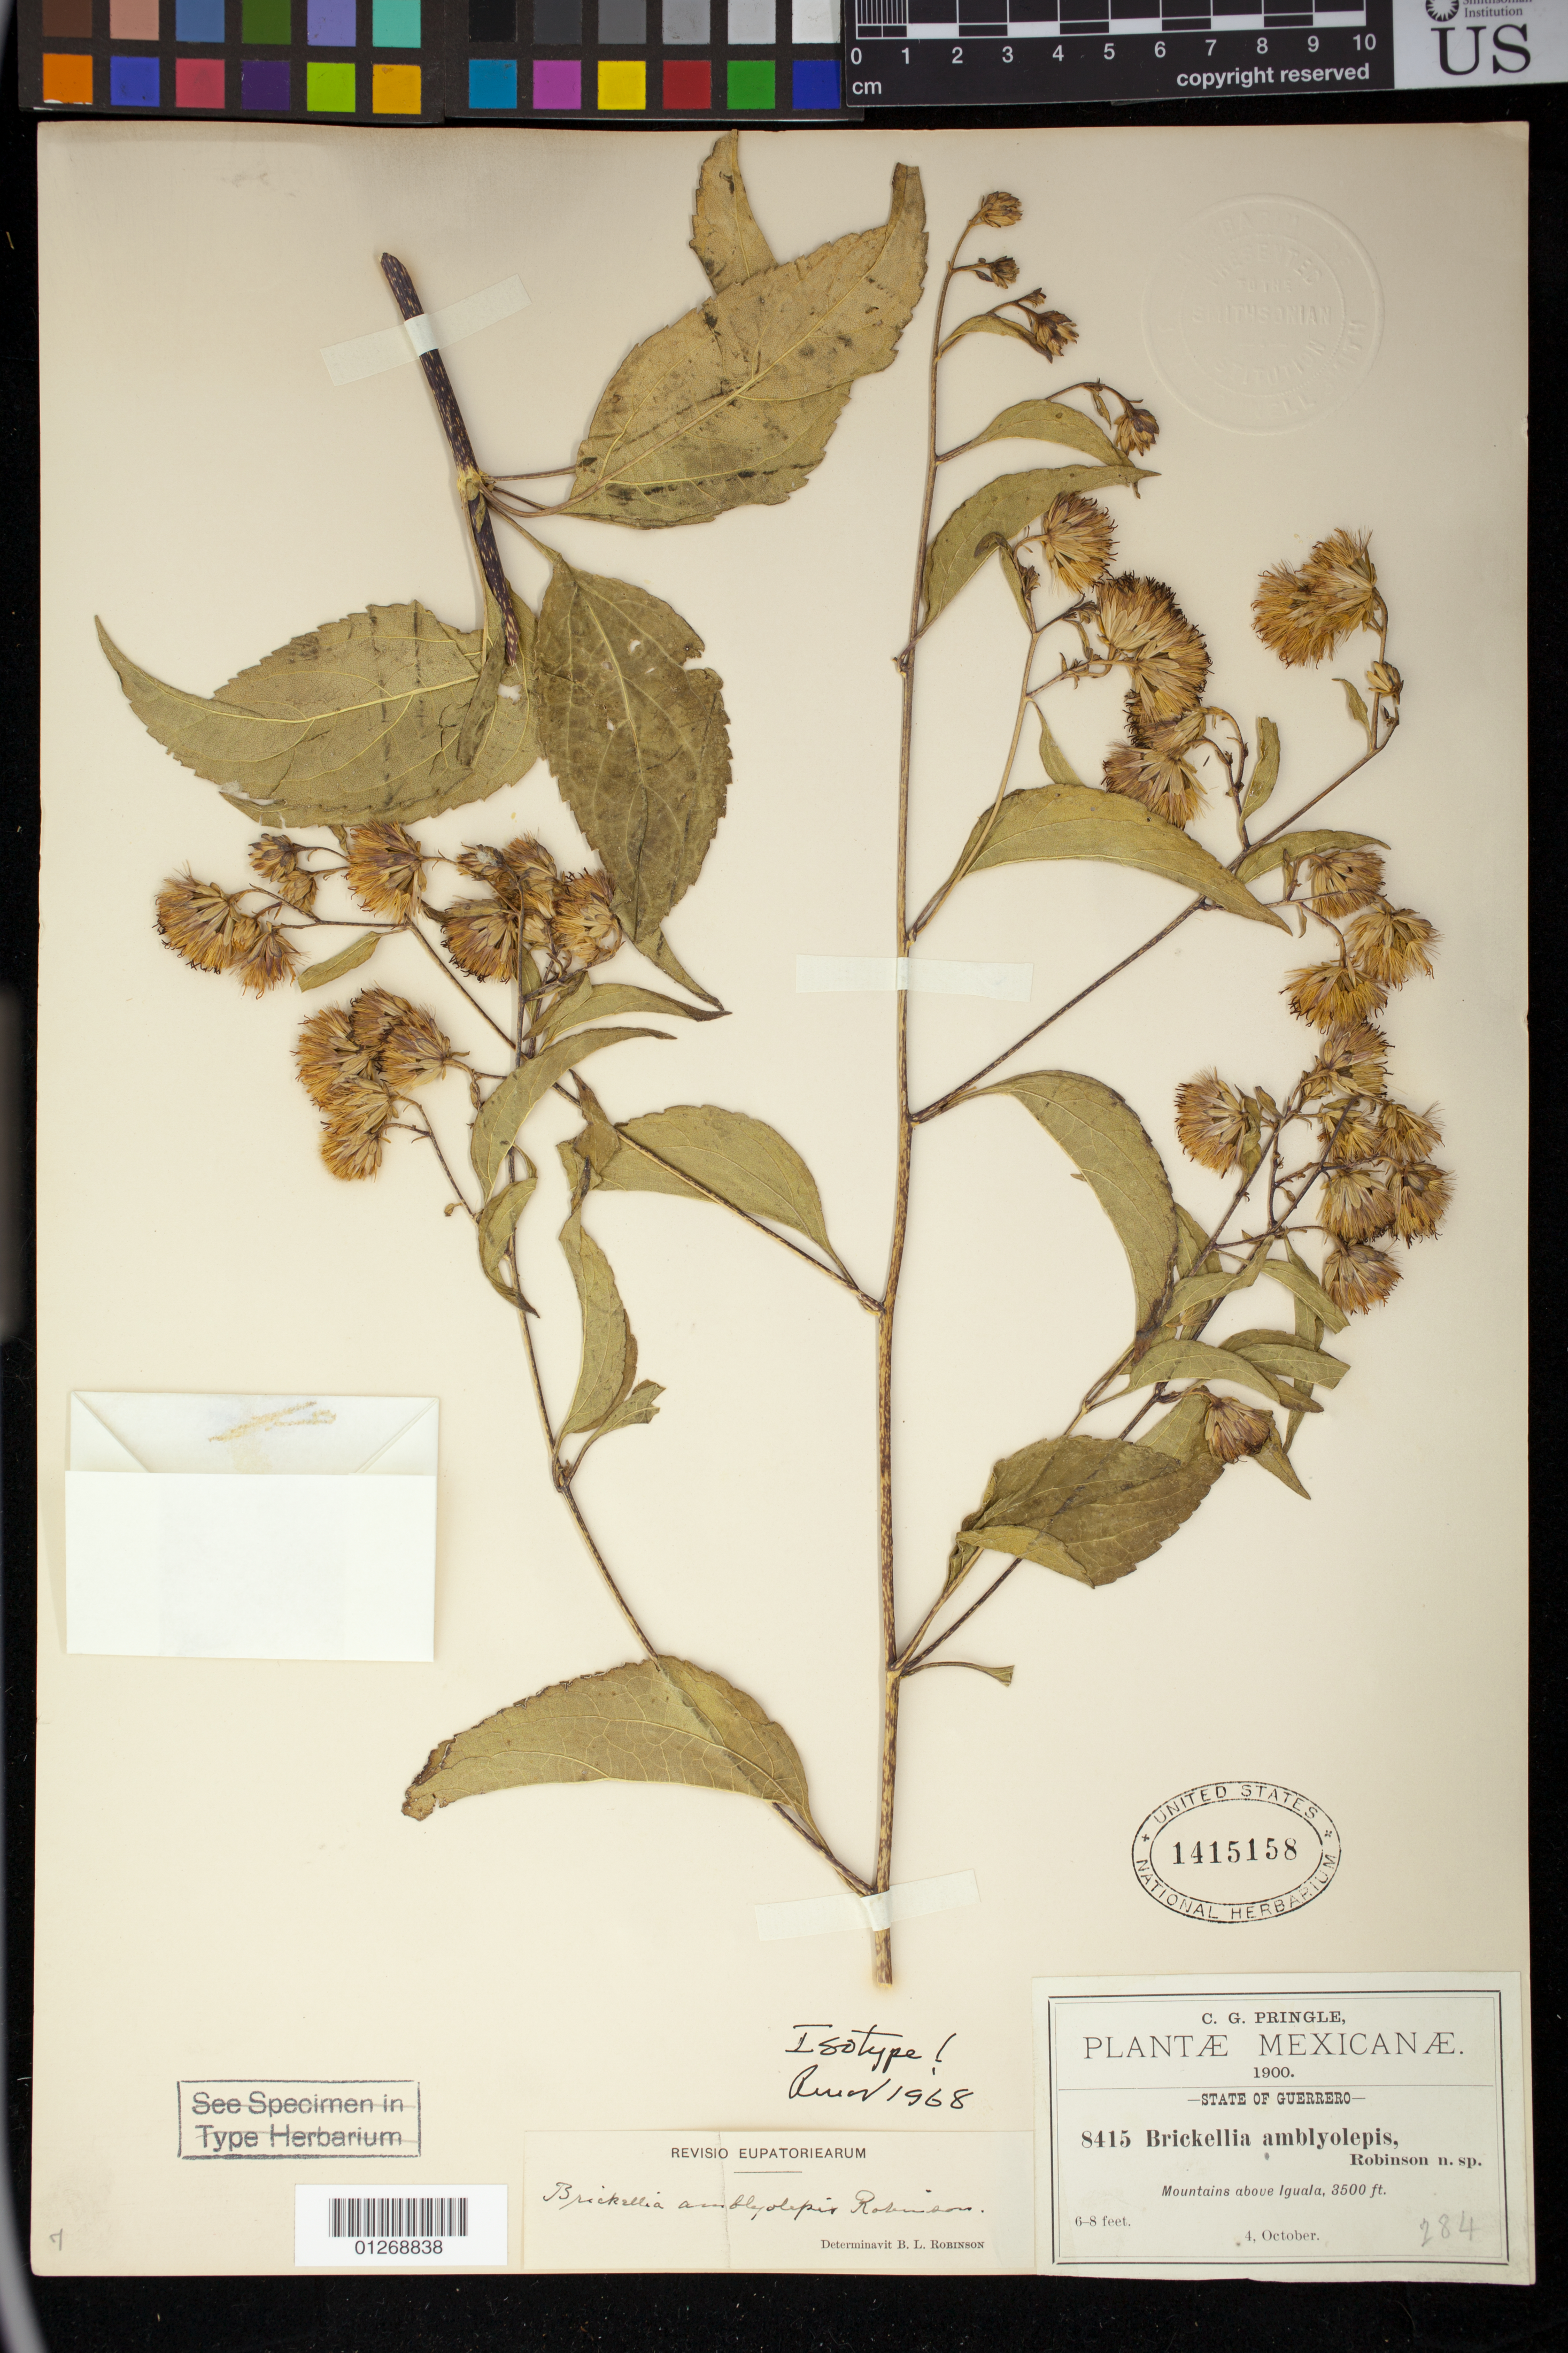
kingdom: Plantae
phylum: Tracheophyta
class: Magnoliopsida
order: Asterales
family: Asteraceae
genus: Brickellia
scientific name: Brickellia amblyolepis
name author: B.L. Rob.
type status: Isotype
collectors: C. G. Pringle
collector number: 8415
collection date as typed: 04 Oct 1900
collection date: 1900-10-04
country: Mexico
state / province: Guerrero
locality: Mountains above Iguala.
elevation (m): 1067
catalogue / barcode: US 1415158